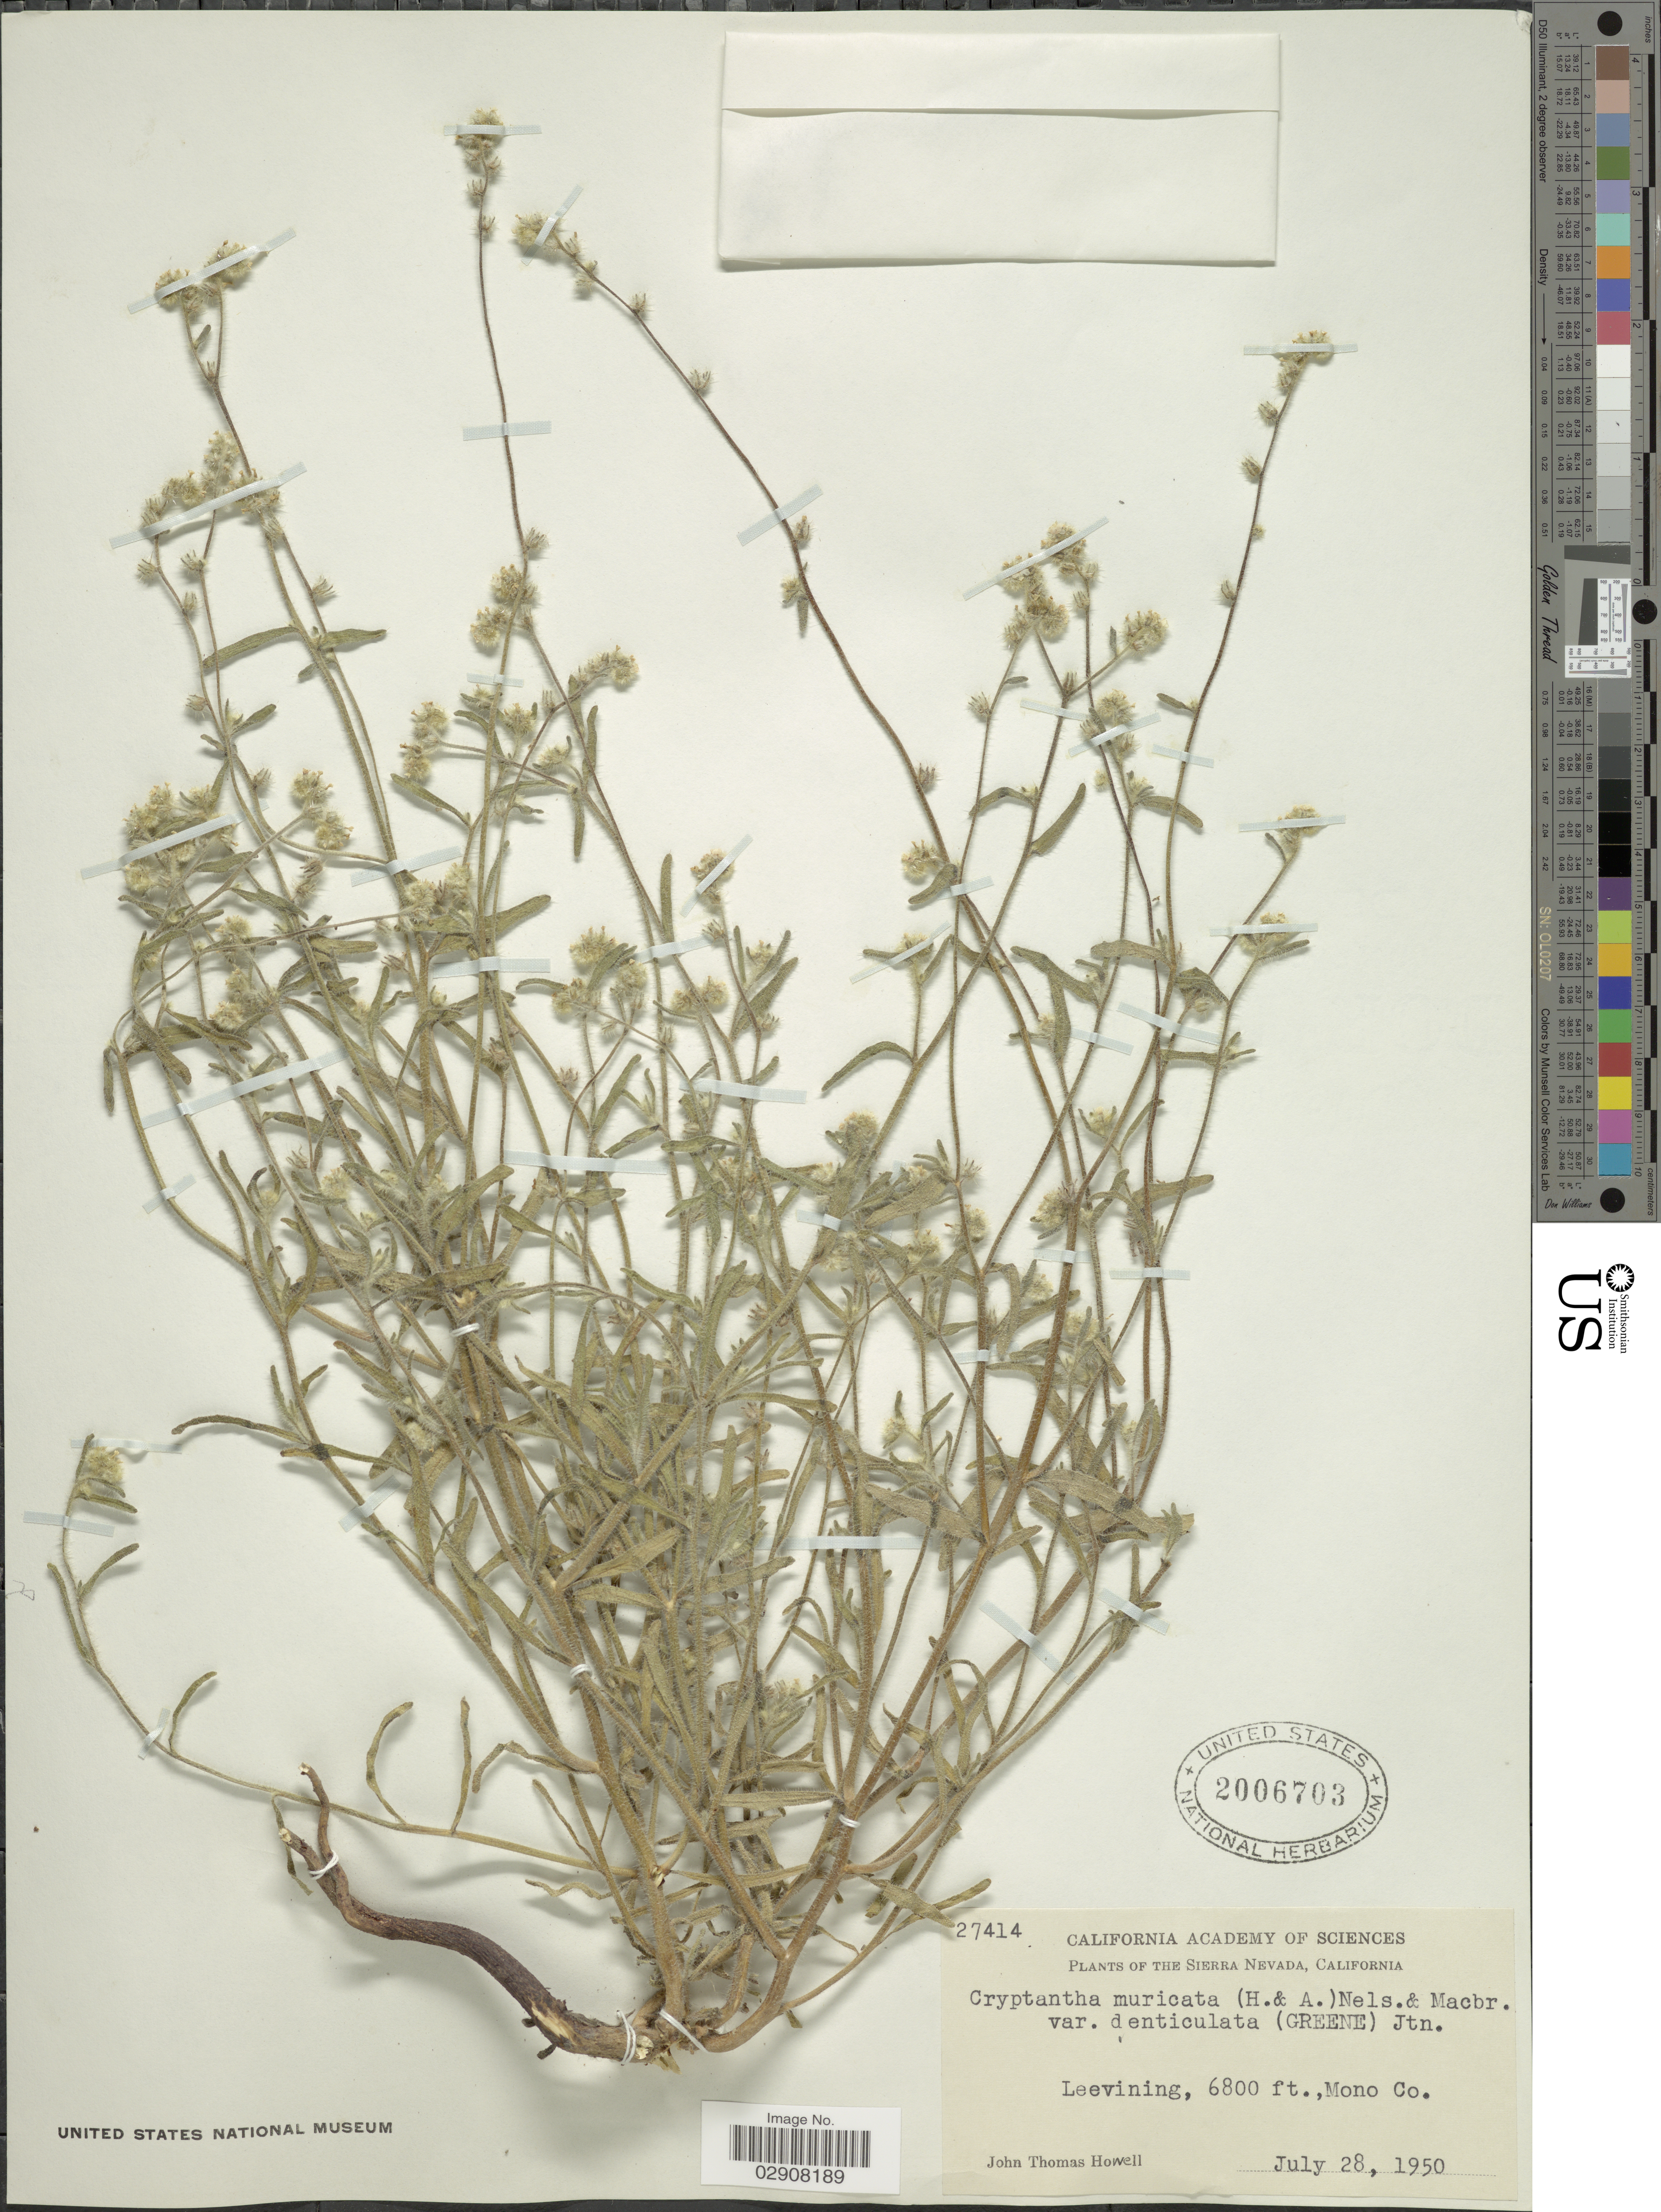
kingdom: Plantae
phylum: Tracheophyta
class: Magnoliopsida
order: Boraginales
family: Boraginaceae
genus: Cryptantha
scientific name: Cryptantha muricata var. denticulata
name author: (Greene) I.M. Johnst.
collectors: J. T. Howell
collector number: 27414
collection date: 1950-07-28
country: United States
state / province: California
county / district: Mono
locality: Sierra Nevada. Leevining. Mono Co.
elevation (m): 2073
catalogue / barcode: US 2006703